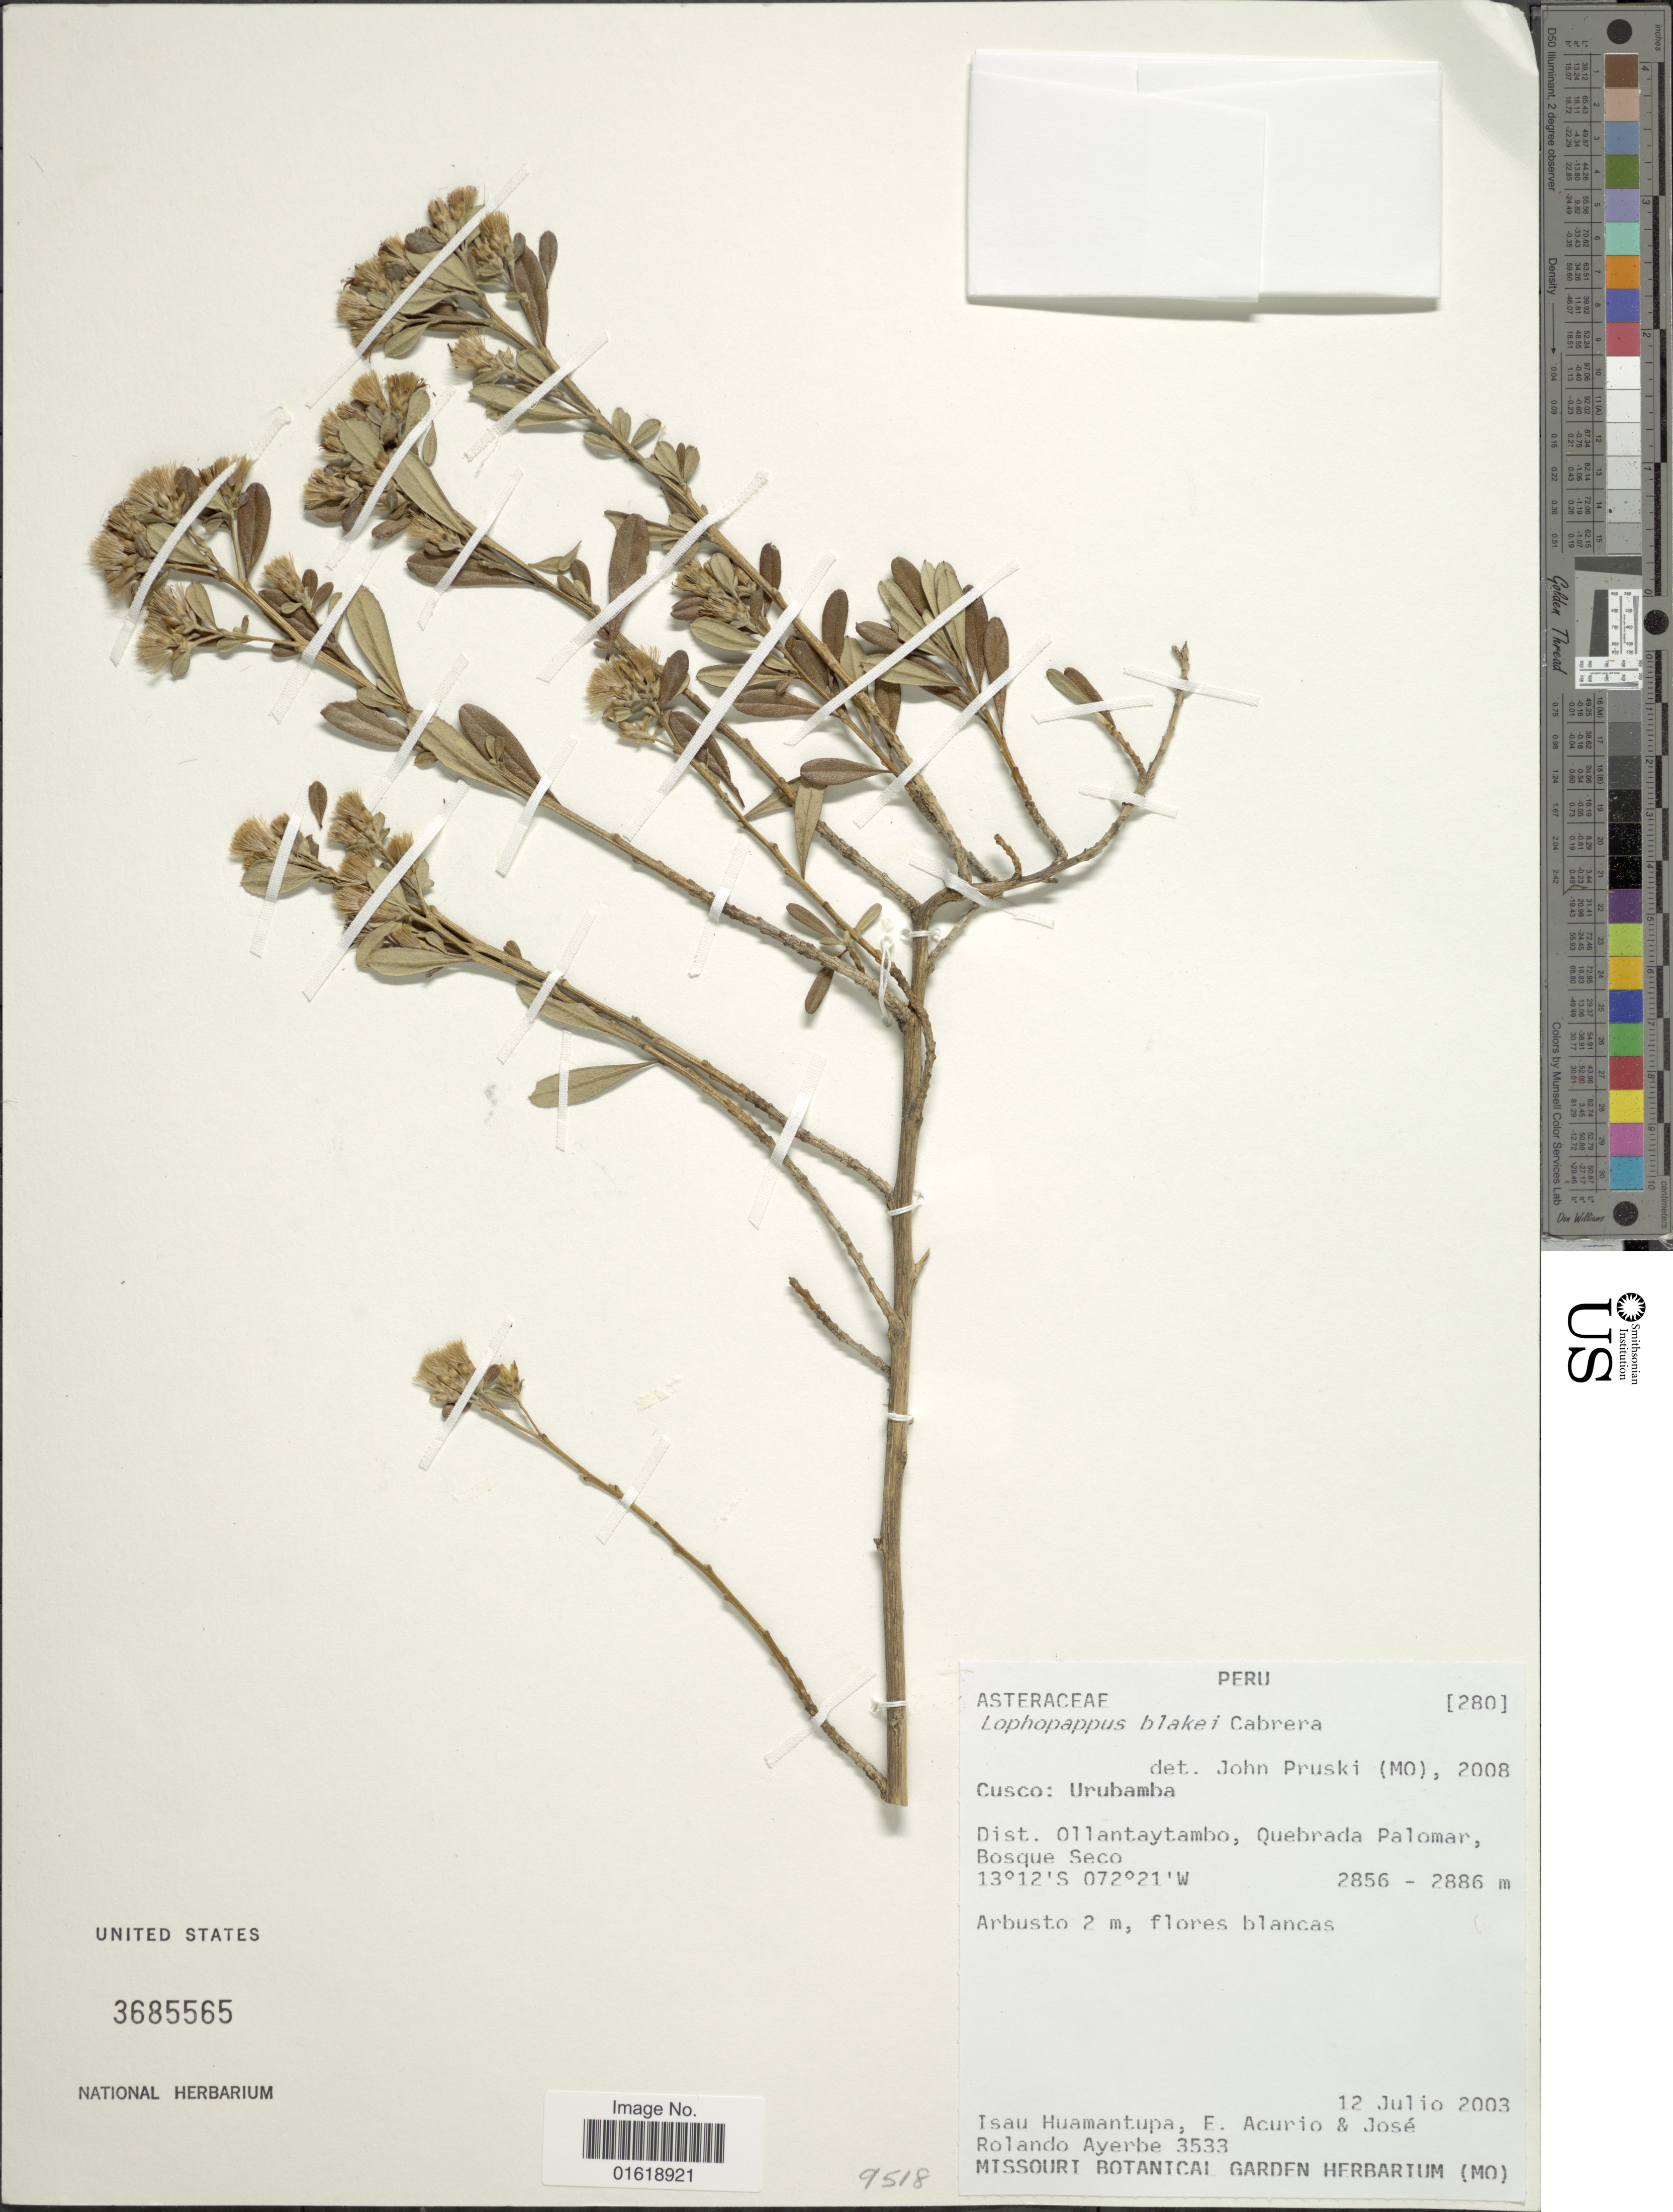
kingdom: Plantae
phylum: Tracheophyta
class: Magnoliopsida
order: Asterales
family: Asteraceae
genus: Lophopappus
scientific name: Lophopappus blakei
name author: Cabrera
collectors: I. Huamantupa, E. Acurio & J. Ayerbe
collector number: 3533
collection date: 2003-07-12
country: Peru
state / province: Cusco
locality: Cusco: Urubamba. Dist. Ollantaytambo, Quebrada Palomar, Bosque Seco.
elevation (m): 2856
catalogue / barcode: US 3685565